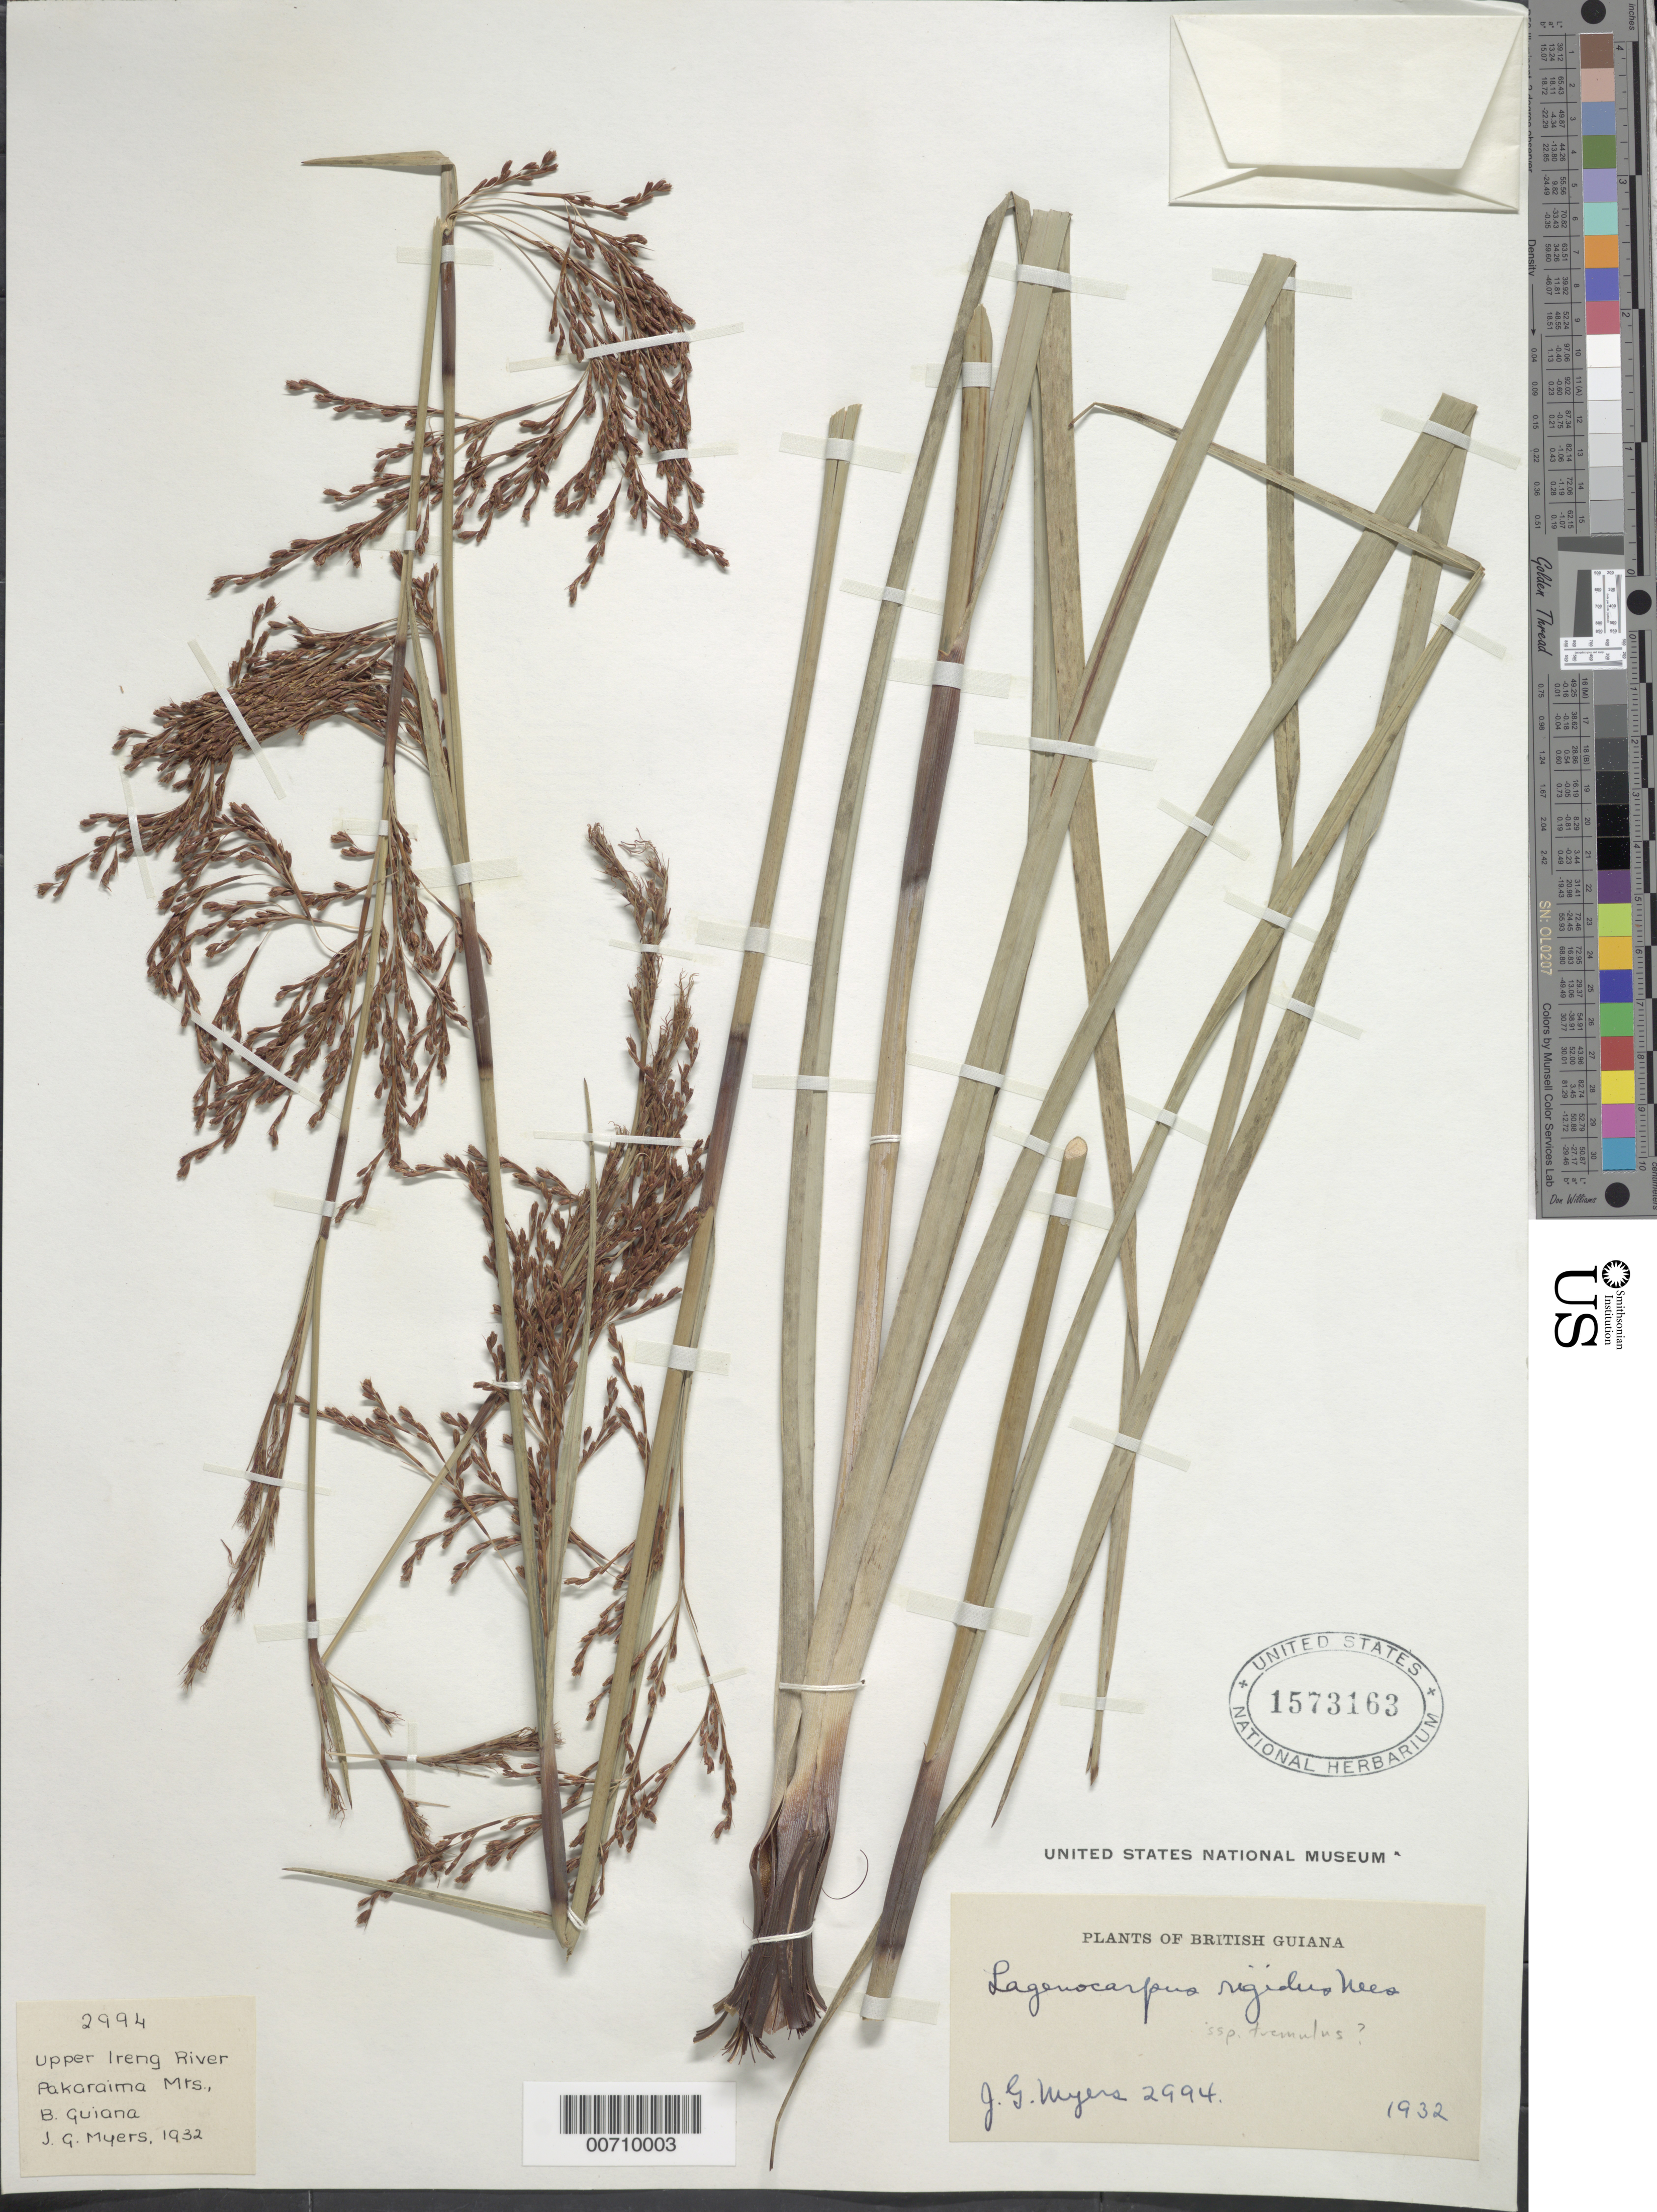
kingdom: Plantae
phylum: Tracheophyta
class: Liliopsida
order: Poales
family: Cyperaceae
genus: Lagenocarpus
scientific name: Lagenocarpus rigidus subsp. tremulus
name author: (Nees) T. Koyama & Maguire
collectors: J. Myers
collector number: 2994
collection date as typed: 1932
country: Guyana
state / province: Cuyuni-Mazaruni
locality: Pakaraima Mts., Upper Ireng River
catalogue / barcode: US 1573163